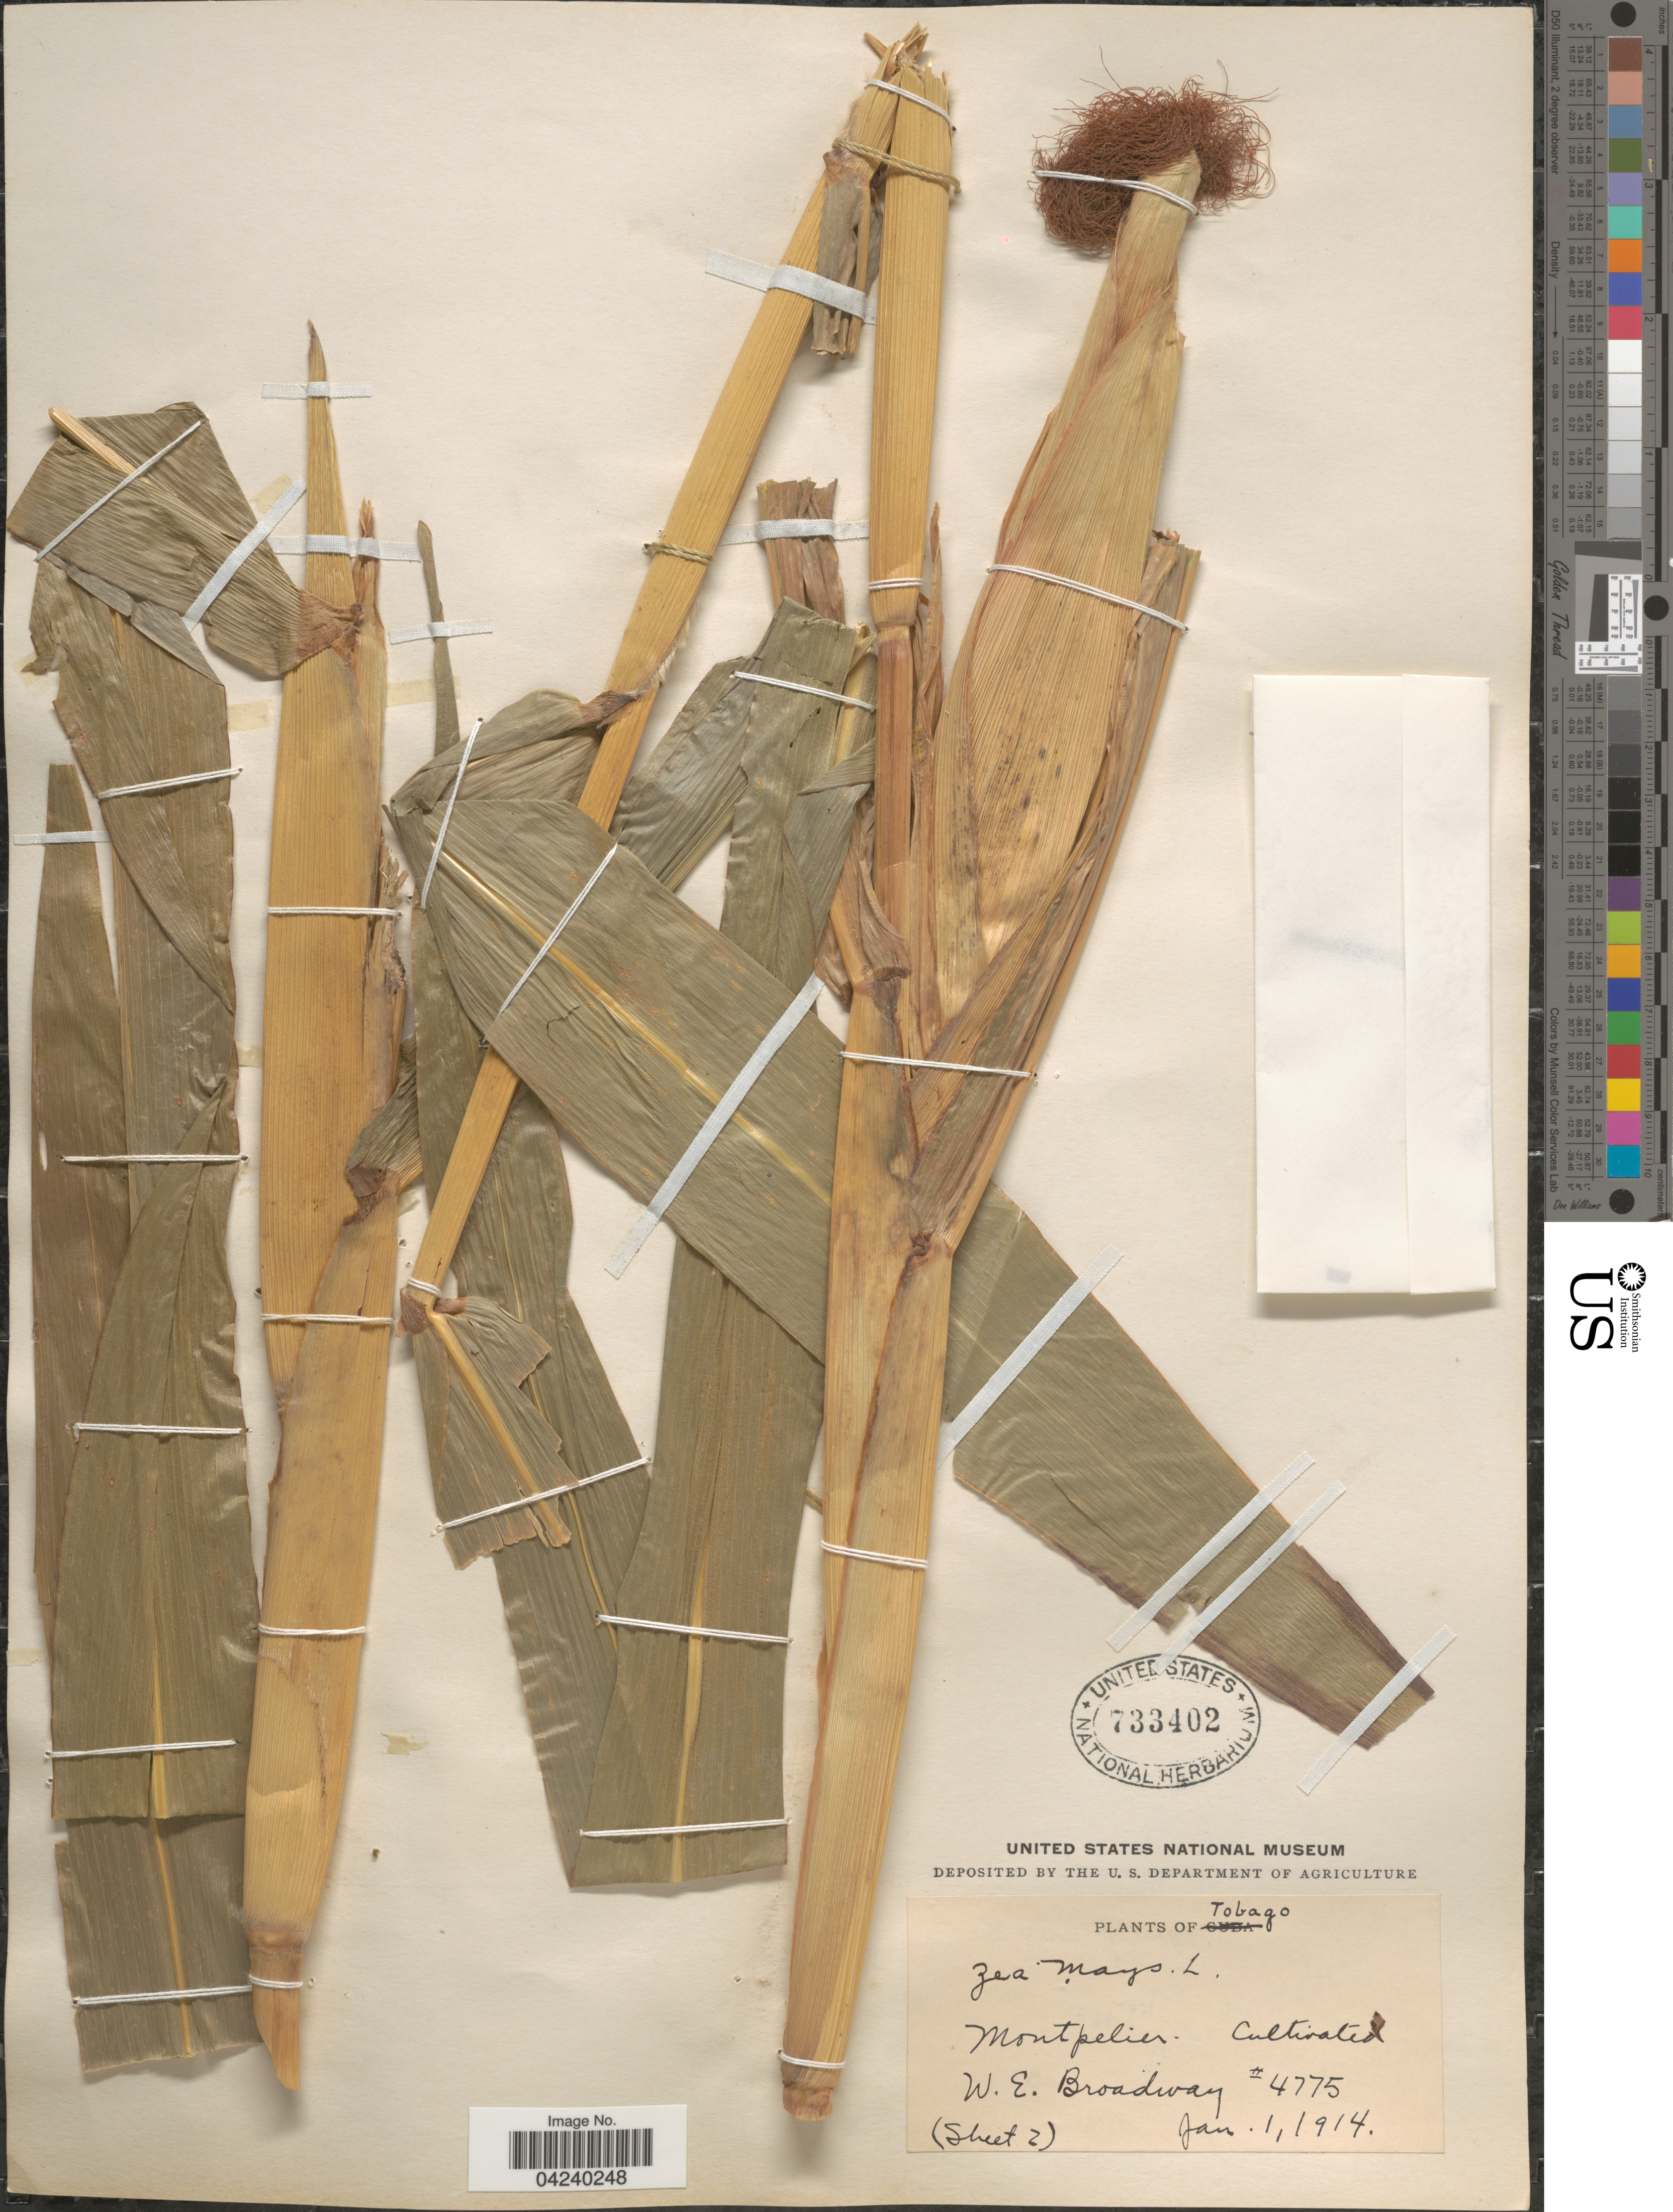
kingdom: Plantae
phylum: Tracheophyta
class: Liliopsida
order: Poales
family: Poaceae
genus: Zea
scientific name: Zea mays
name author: L.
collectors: W. E. Broadway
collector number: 4775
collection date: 1914-01-01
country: Trinidad and Tobago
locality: Tobago. Montpelier.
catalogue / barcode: US 733402